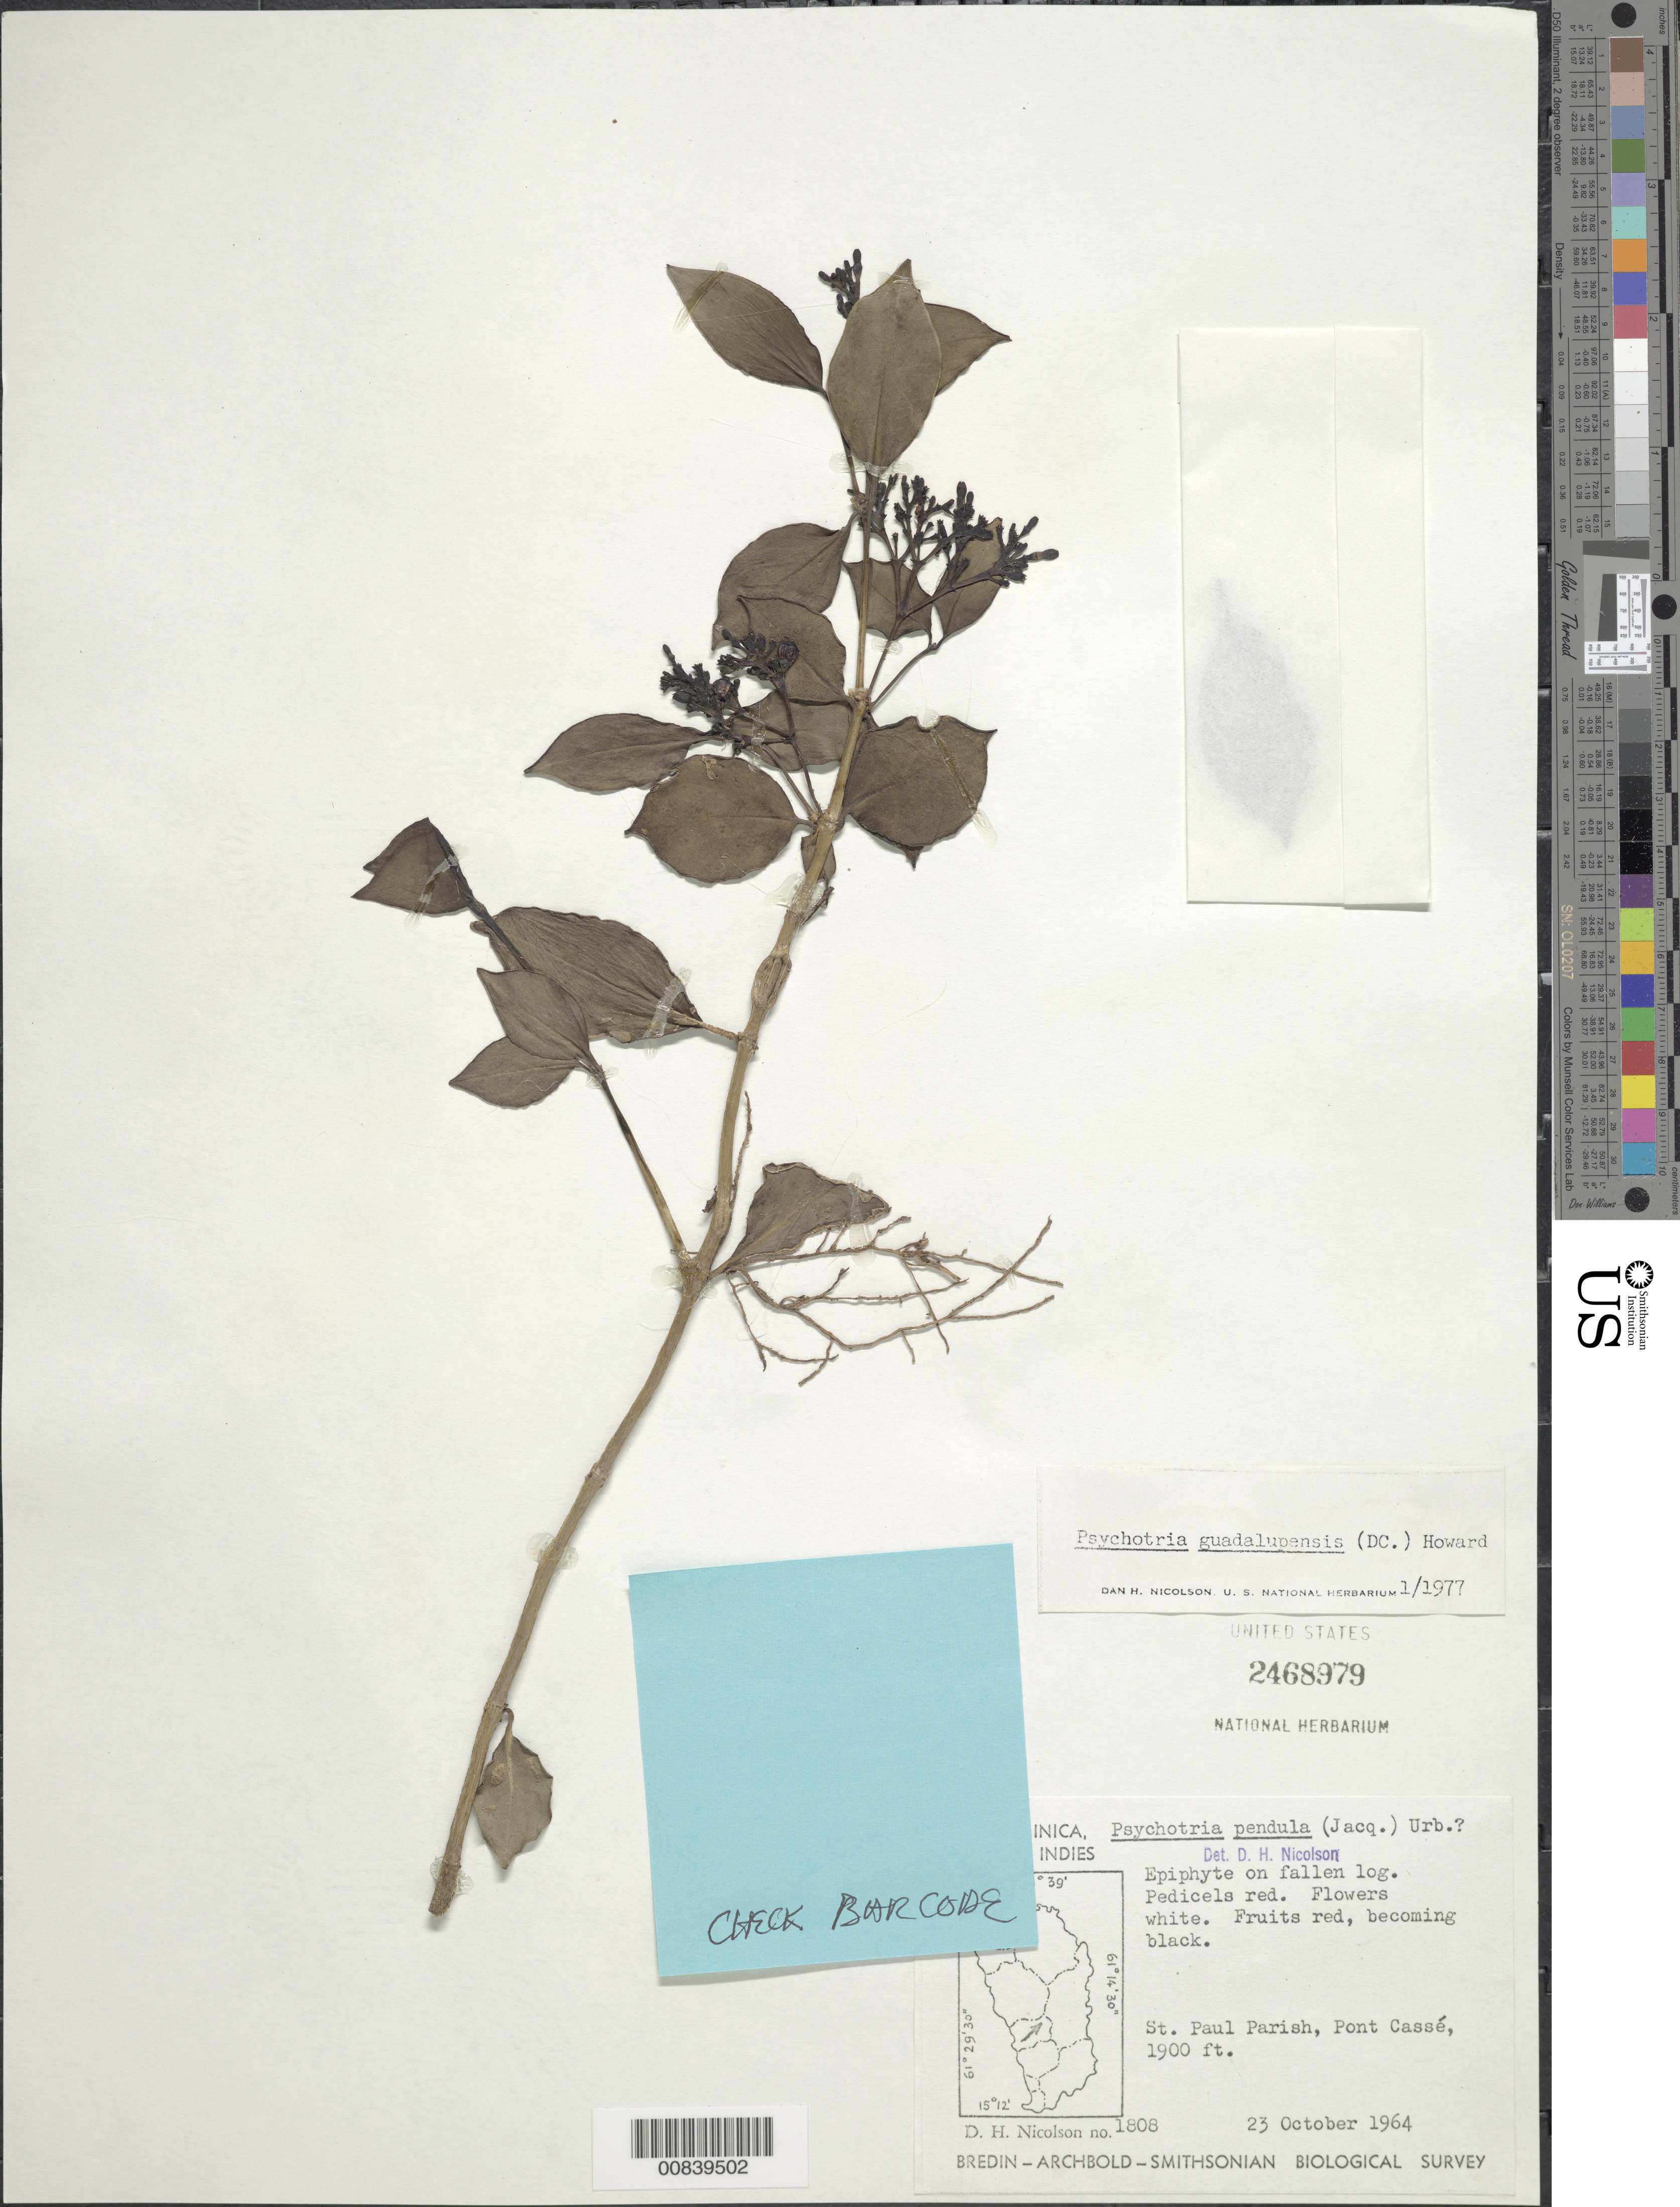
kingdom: Plantae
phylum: Tracheophyta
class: Magnoliopsida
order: Gentianales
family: Rubiaceae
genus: Notopleura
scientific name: Notopleura guadalupensis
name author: (DC.) C.M. Taylor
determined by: Nicolson, Dan H.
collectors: D. H. Nicolson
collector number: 1808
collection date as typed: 23 Oct 1964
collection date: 1964-10-23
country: Dominica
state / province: St. Paul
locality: Pont Cassé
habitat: Fallen log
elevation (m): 579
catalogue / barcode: US 2468979